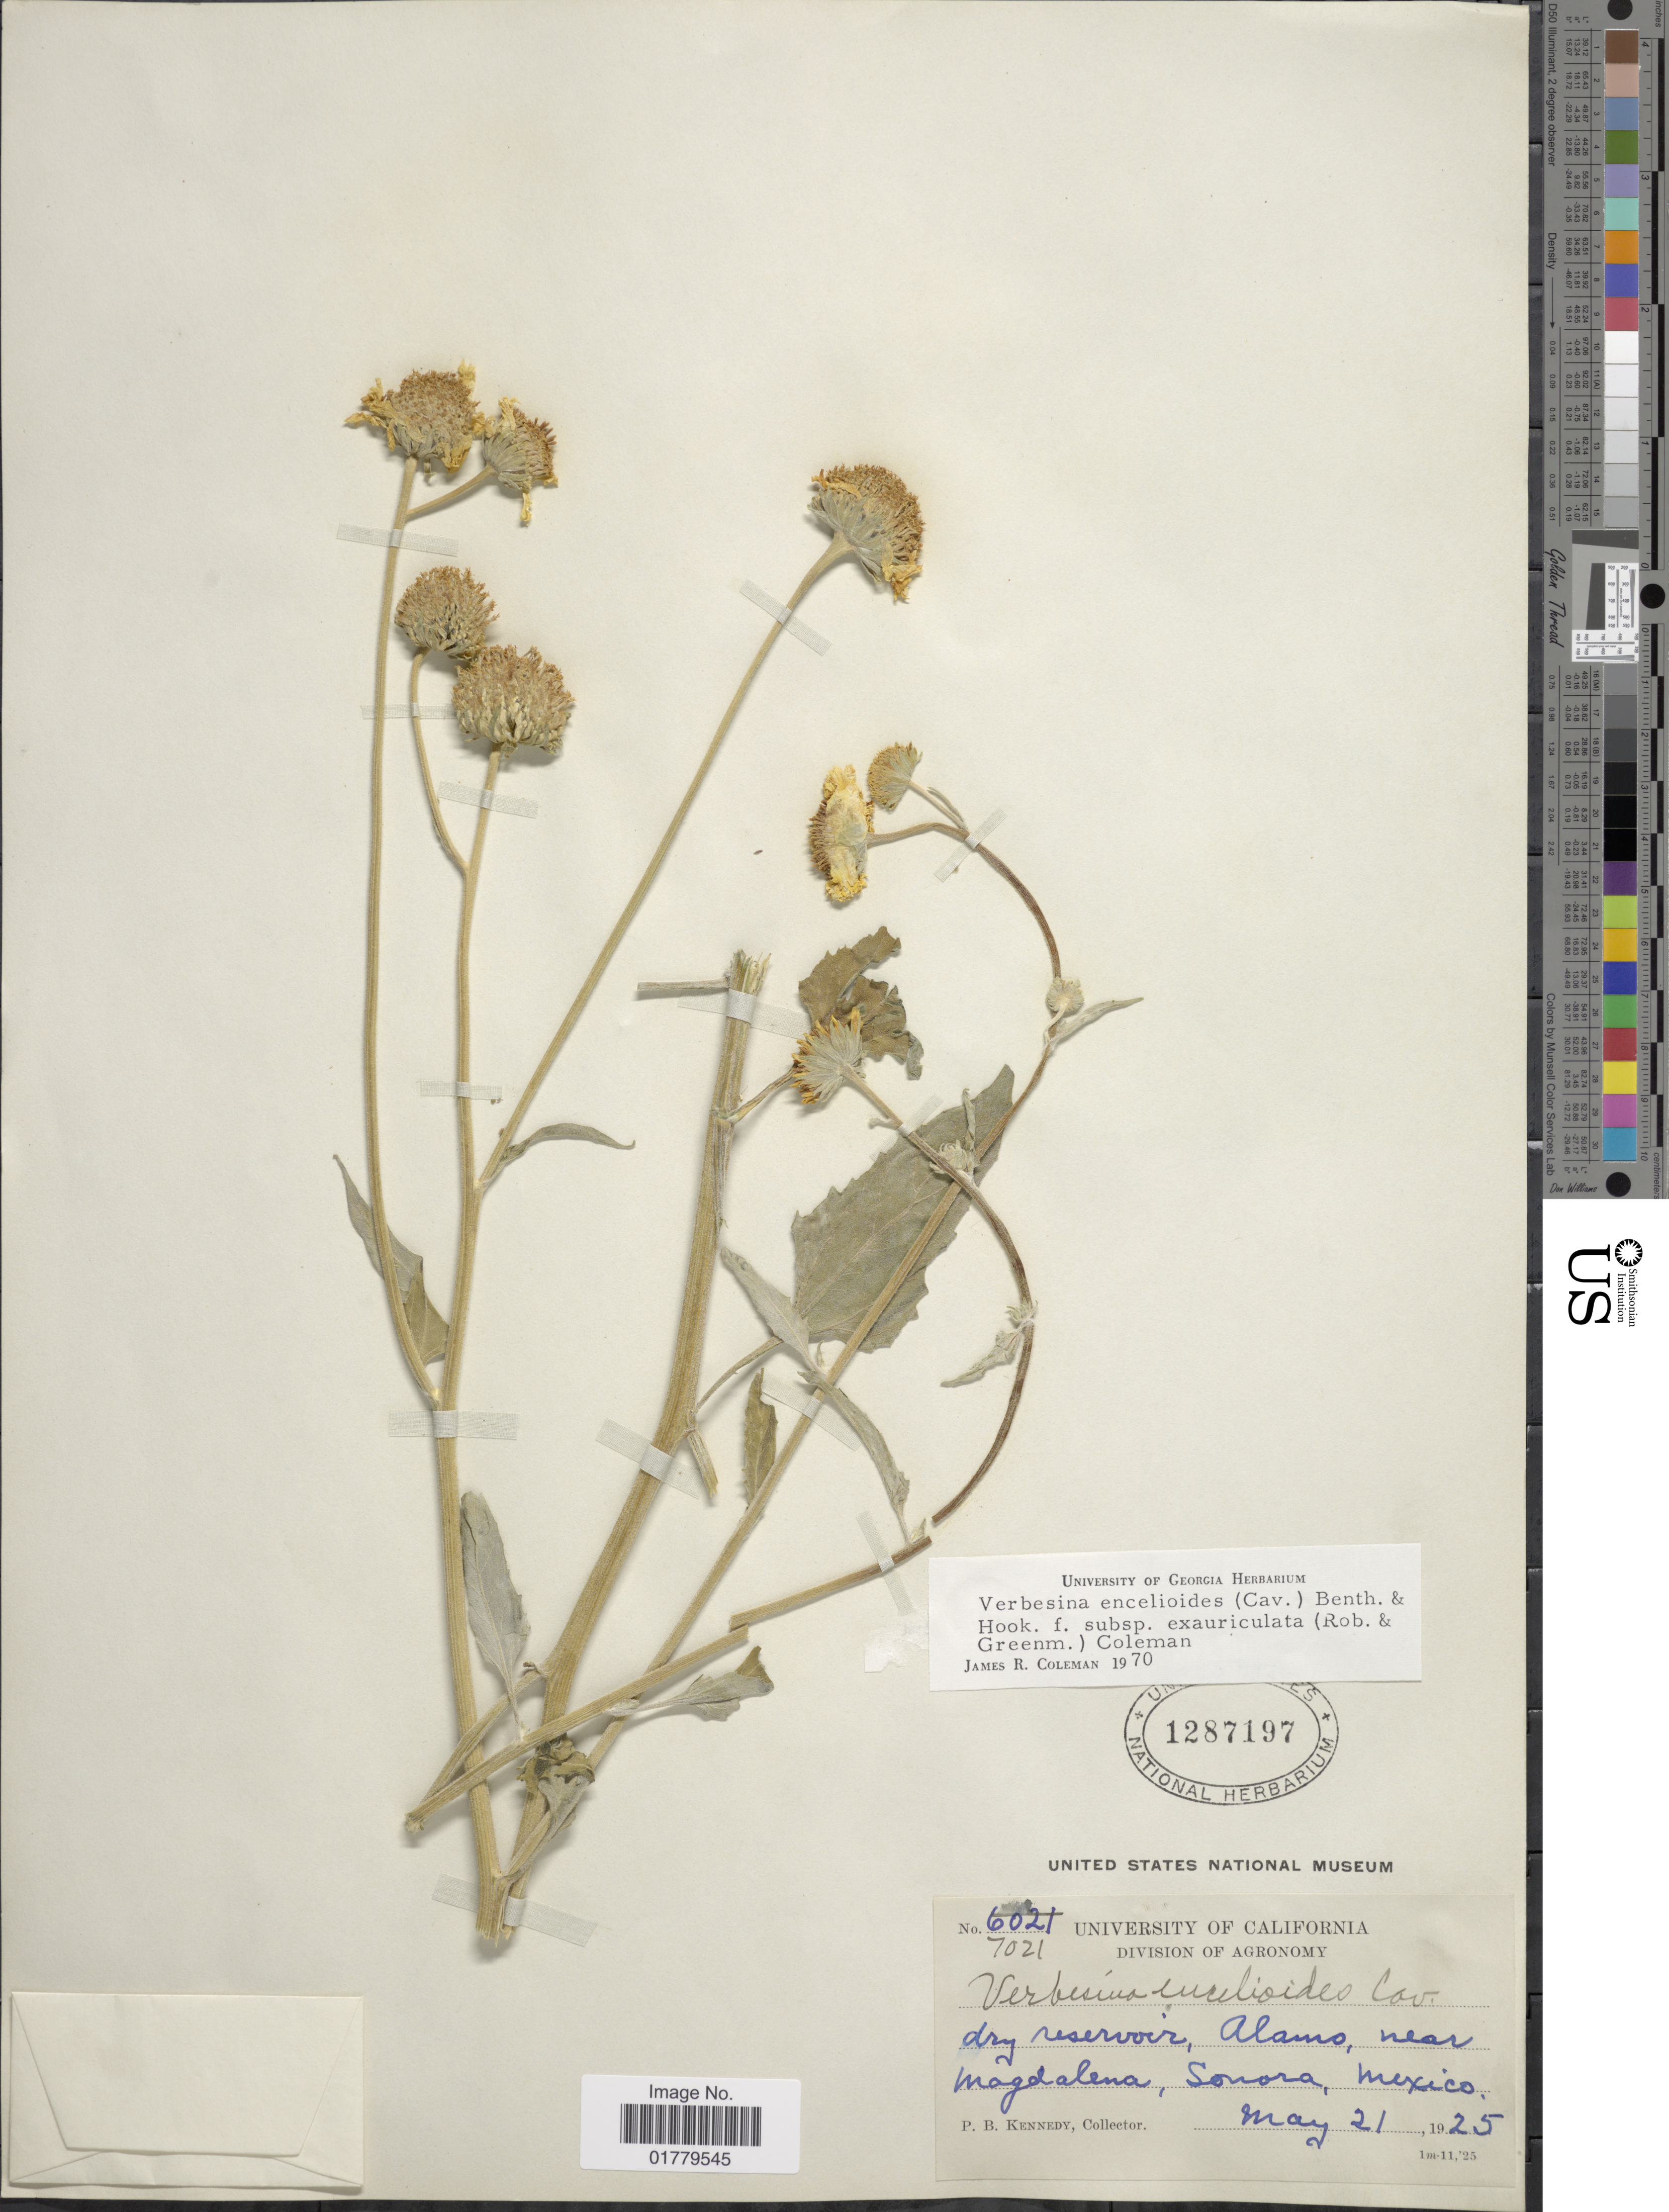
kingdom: Plantae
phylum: Tracheophyta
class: Magnoliopsida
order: Asterales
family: Asteraceae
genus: Verbesina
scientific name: Verbesina encelioides var. cana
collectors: P. B. Kennedy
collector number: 7021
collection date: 1925-05-21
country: Mexico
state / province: Sonora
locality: Dry reservoir, Alamo, near Magdalena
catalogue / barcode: US 1287197